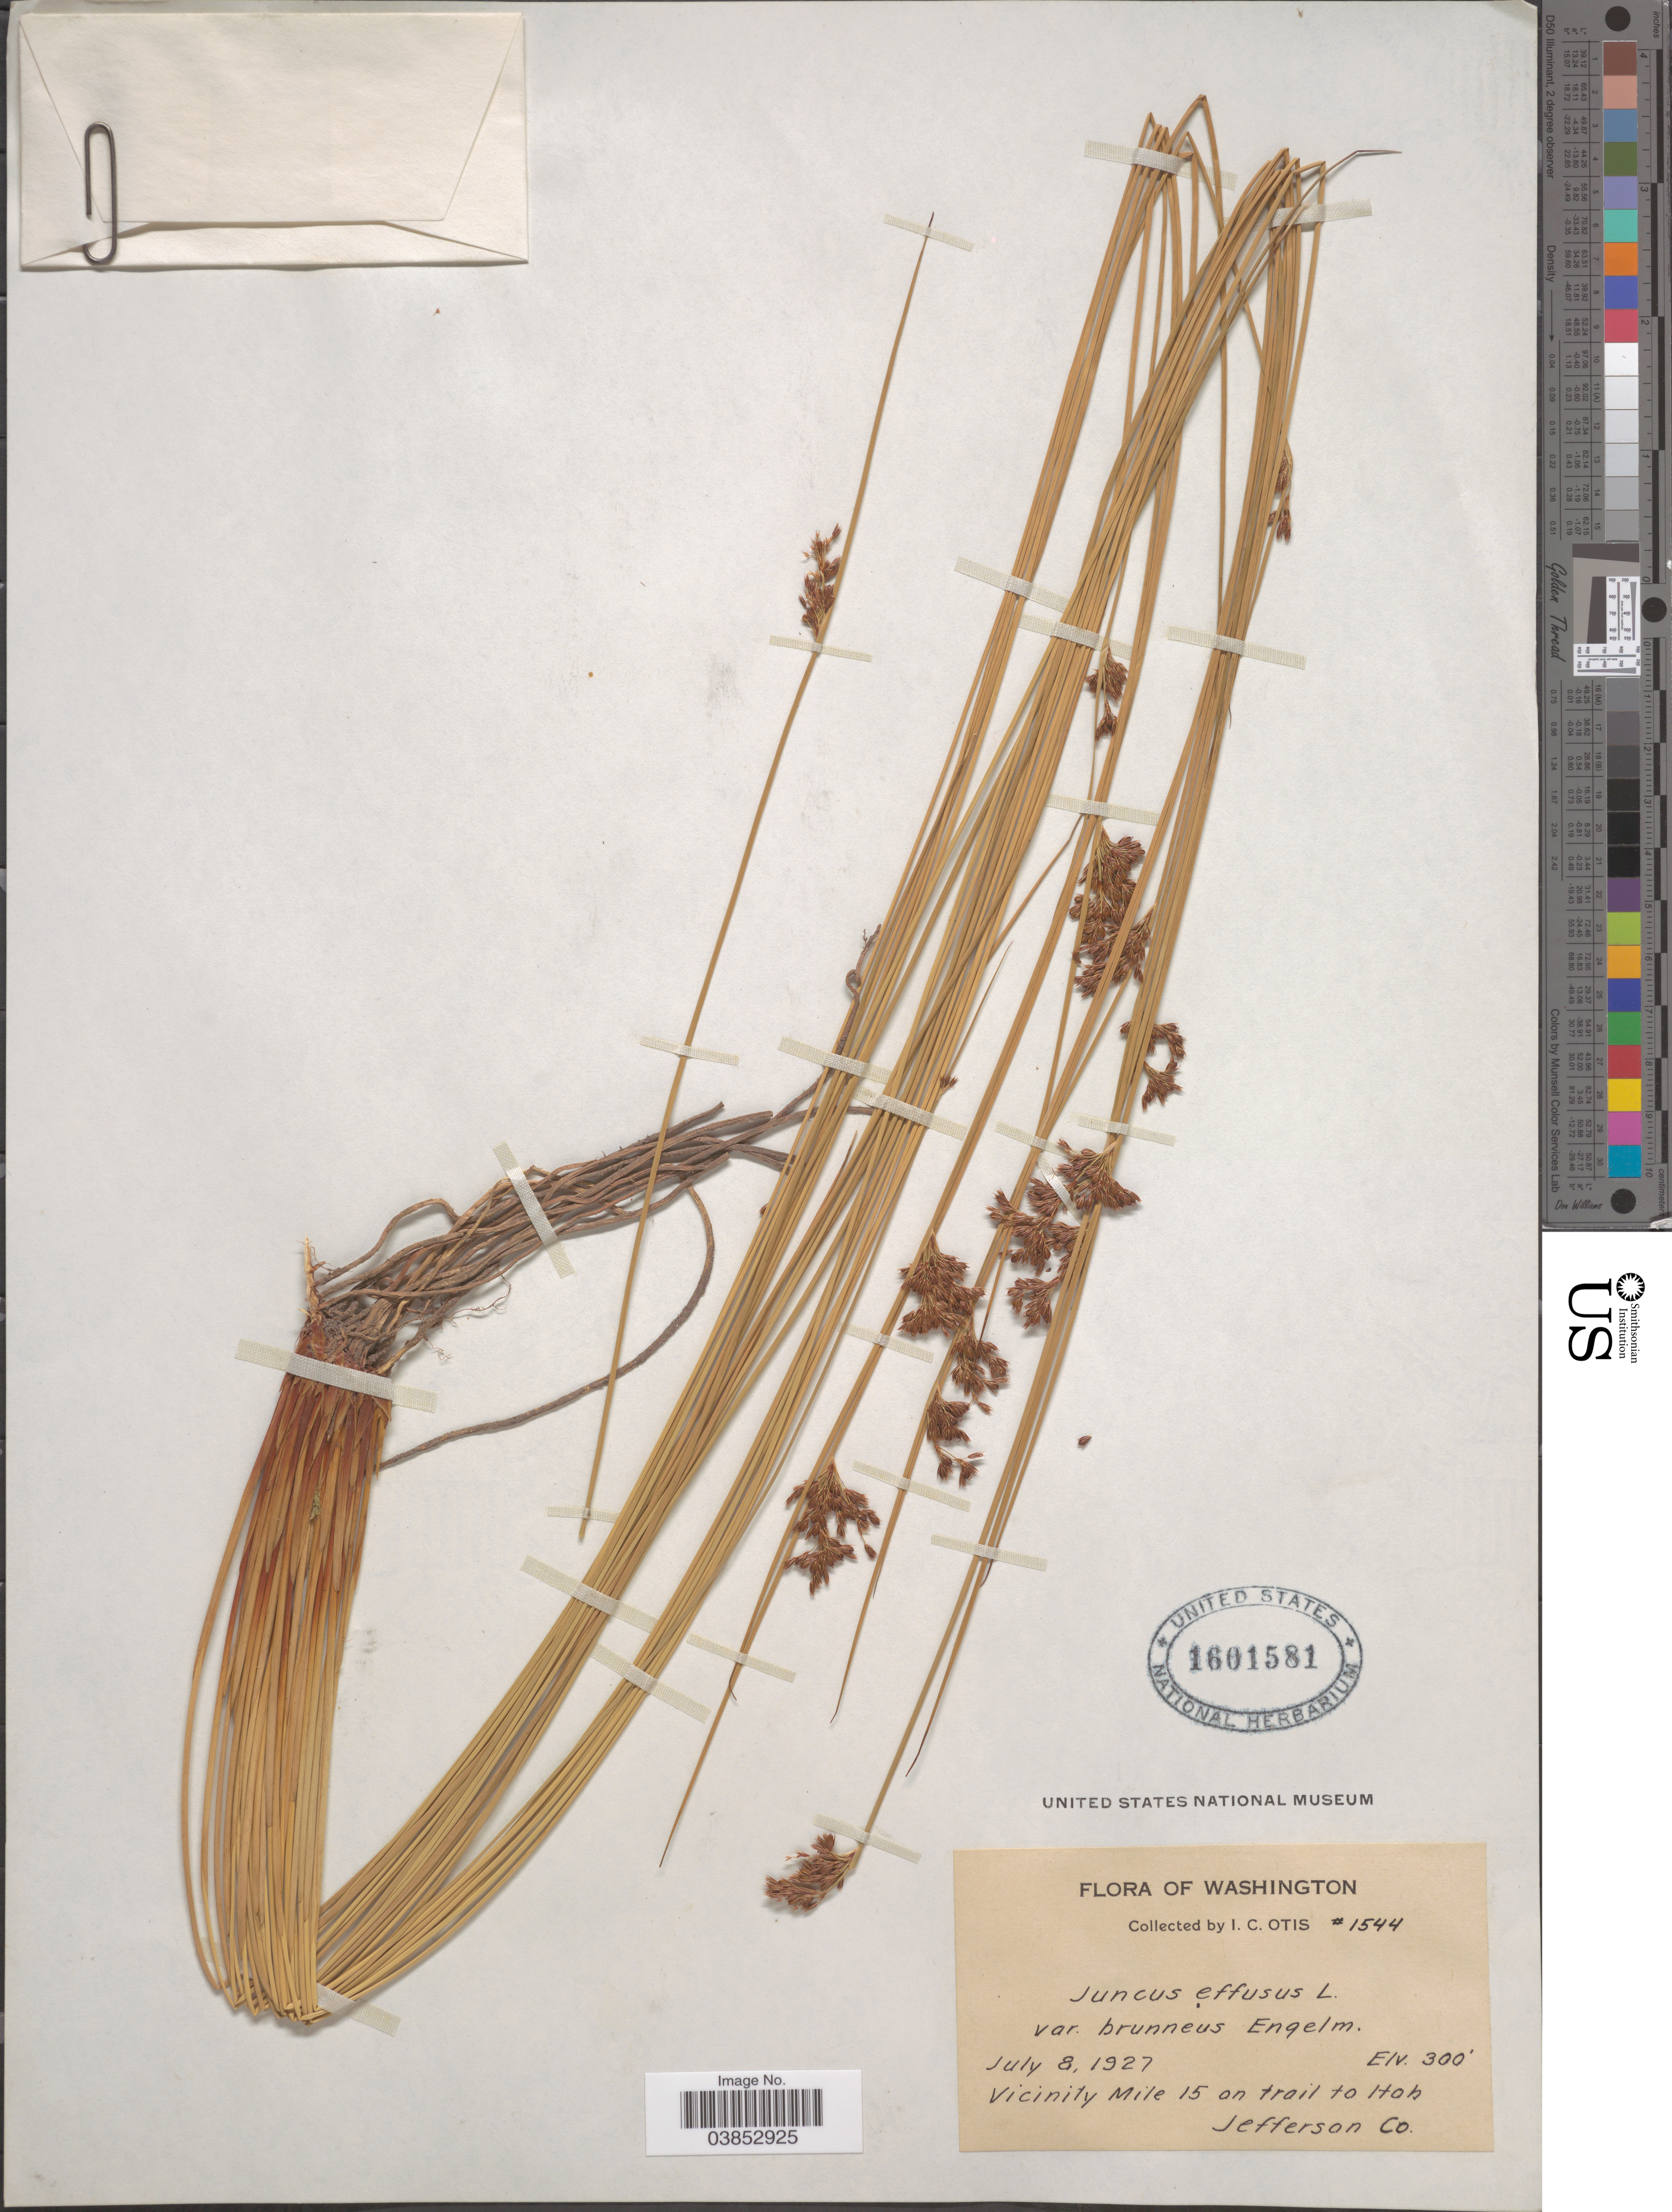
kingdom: Plantae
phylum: Tracheophyta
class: Liliopsida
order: Poales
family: Juncaceae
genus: Juncus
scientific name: Juncus effusus var. brunneus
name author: Engelm.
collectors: I. C. Otis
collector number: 1544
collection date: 1927-07-08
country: United States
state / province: Washington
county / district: Jefferson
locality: Vicinity Mile 15 on trail to Itoh. Jefferson Co.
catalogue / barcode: US 1601581